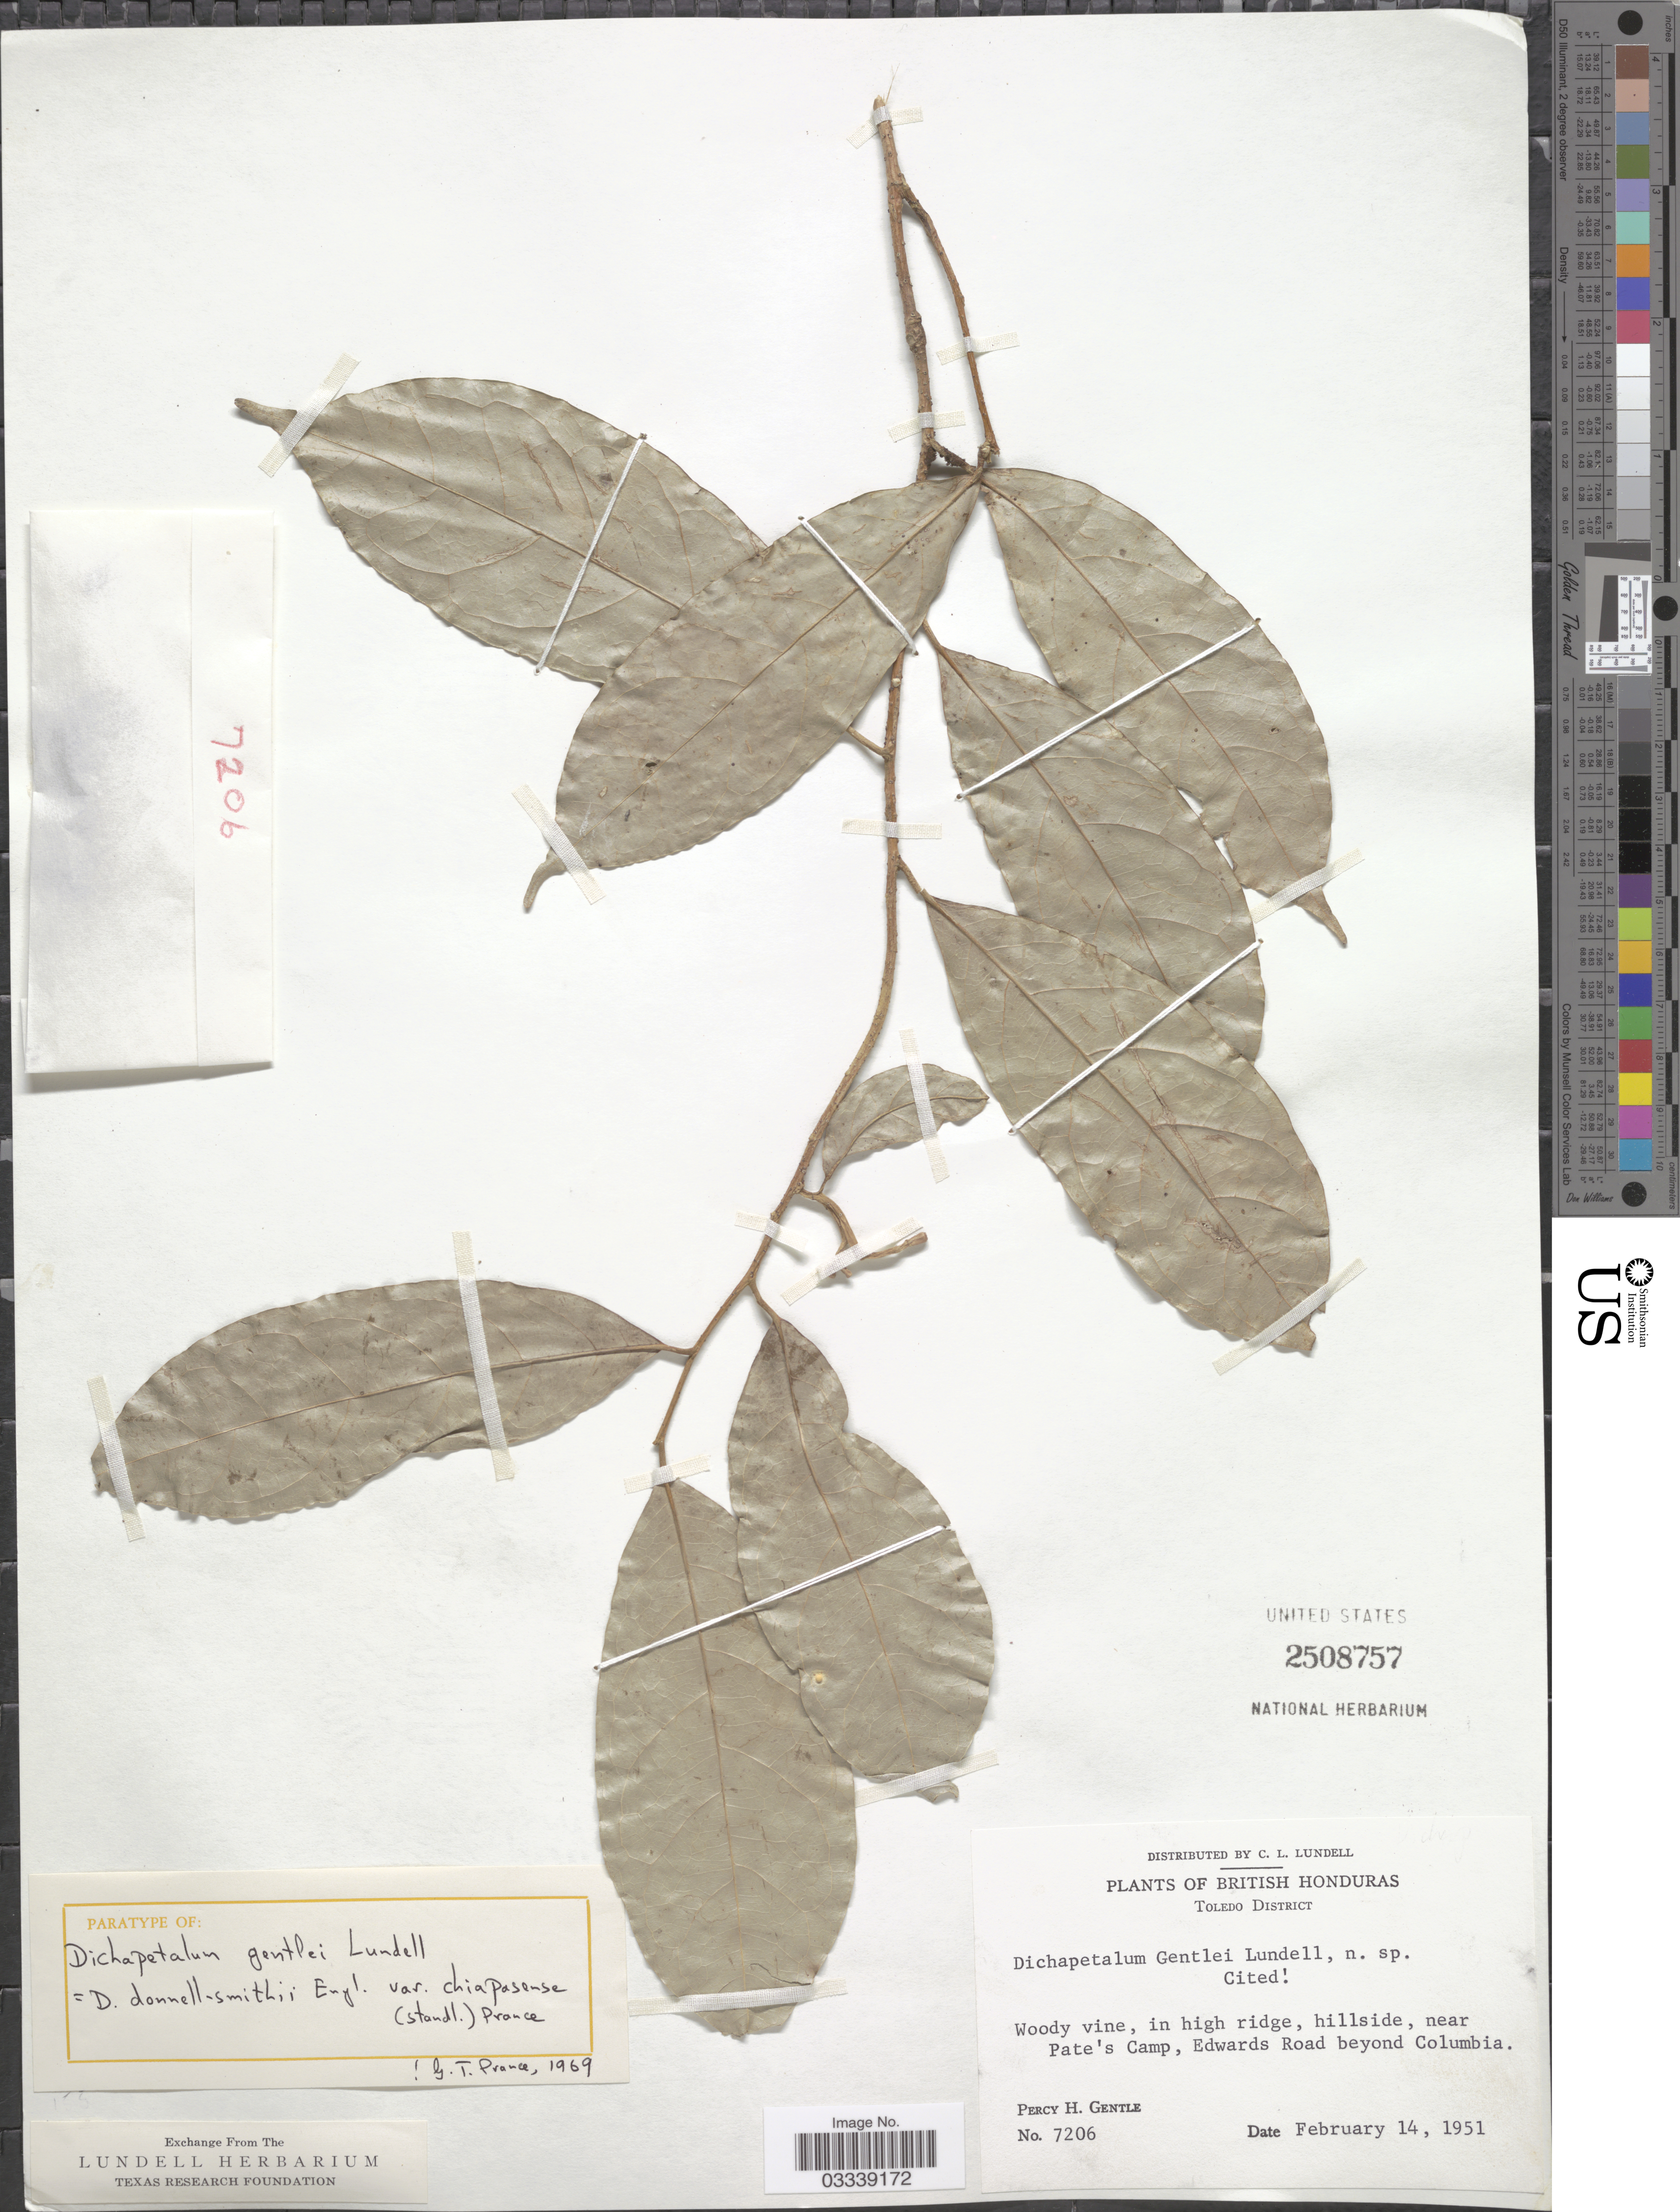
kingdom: Plantae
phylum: Tracheophyta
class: Magnoliopsida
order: Malpighiales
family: Dichapetalaceae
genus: Dichapetalum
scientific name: Dichapetalum donnell-smithii var. donnell-smithii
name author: Engl.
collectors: P. H. Gentle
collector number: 7206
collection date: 1951-02-14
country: Belize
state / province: Toledo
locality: British Honduras. Toledo District. Hillside, near Pate's Camp, Edwards Road beyond Colombia.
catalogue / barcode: US 2508757